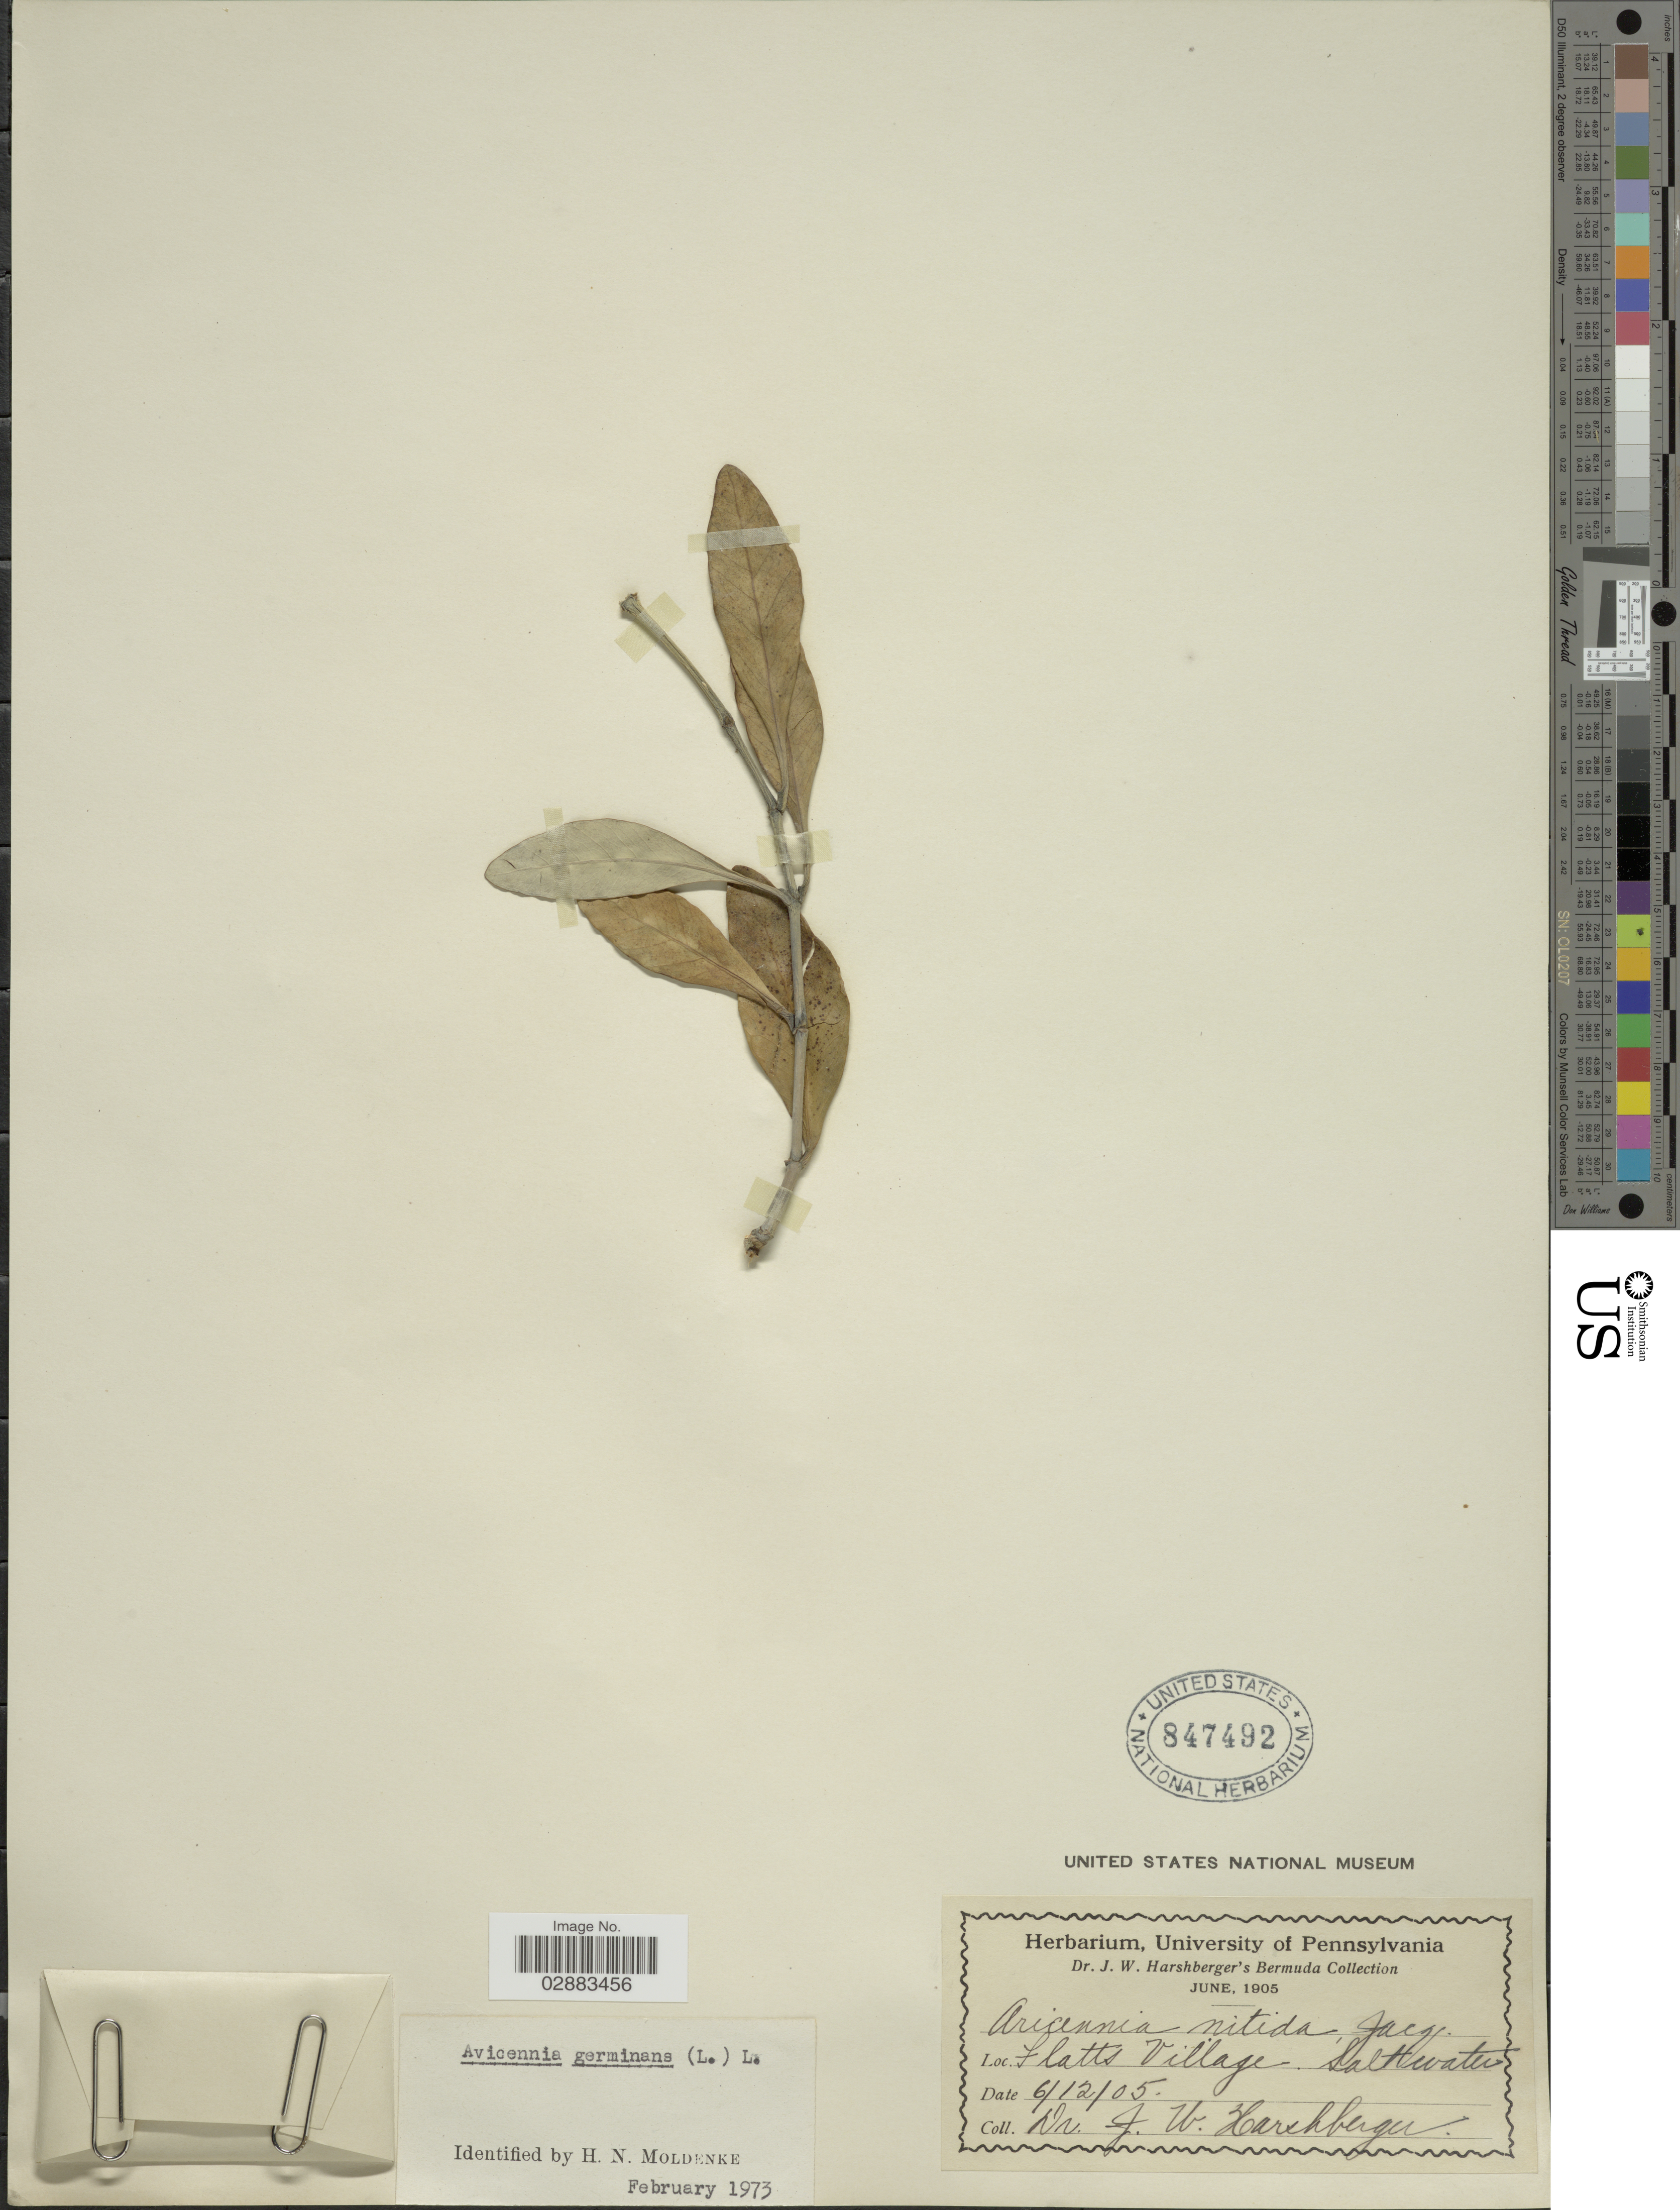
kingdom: Plantae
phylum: Tracheophyta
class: Magnoliopsida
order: Lamiales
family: Acanthaceae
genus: Avicennia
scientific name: Avicennia germinans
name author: (L.) L.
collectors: J. W. Harshberger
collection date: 1905-06-12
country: Bermuda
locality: Flatts Village, Salt water. Bermuda.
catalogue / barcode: US 847492